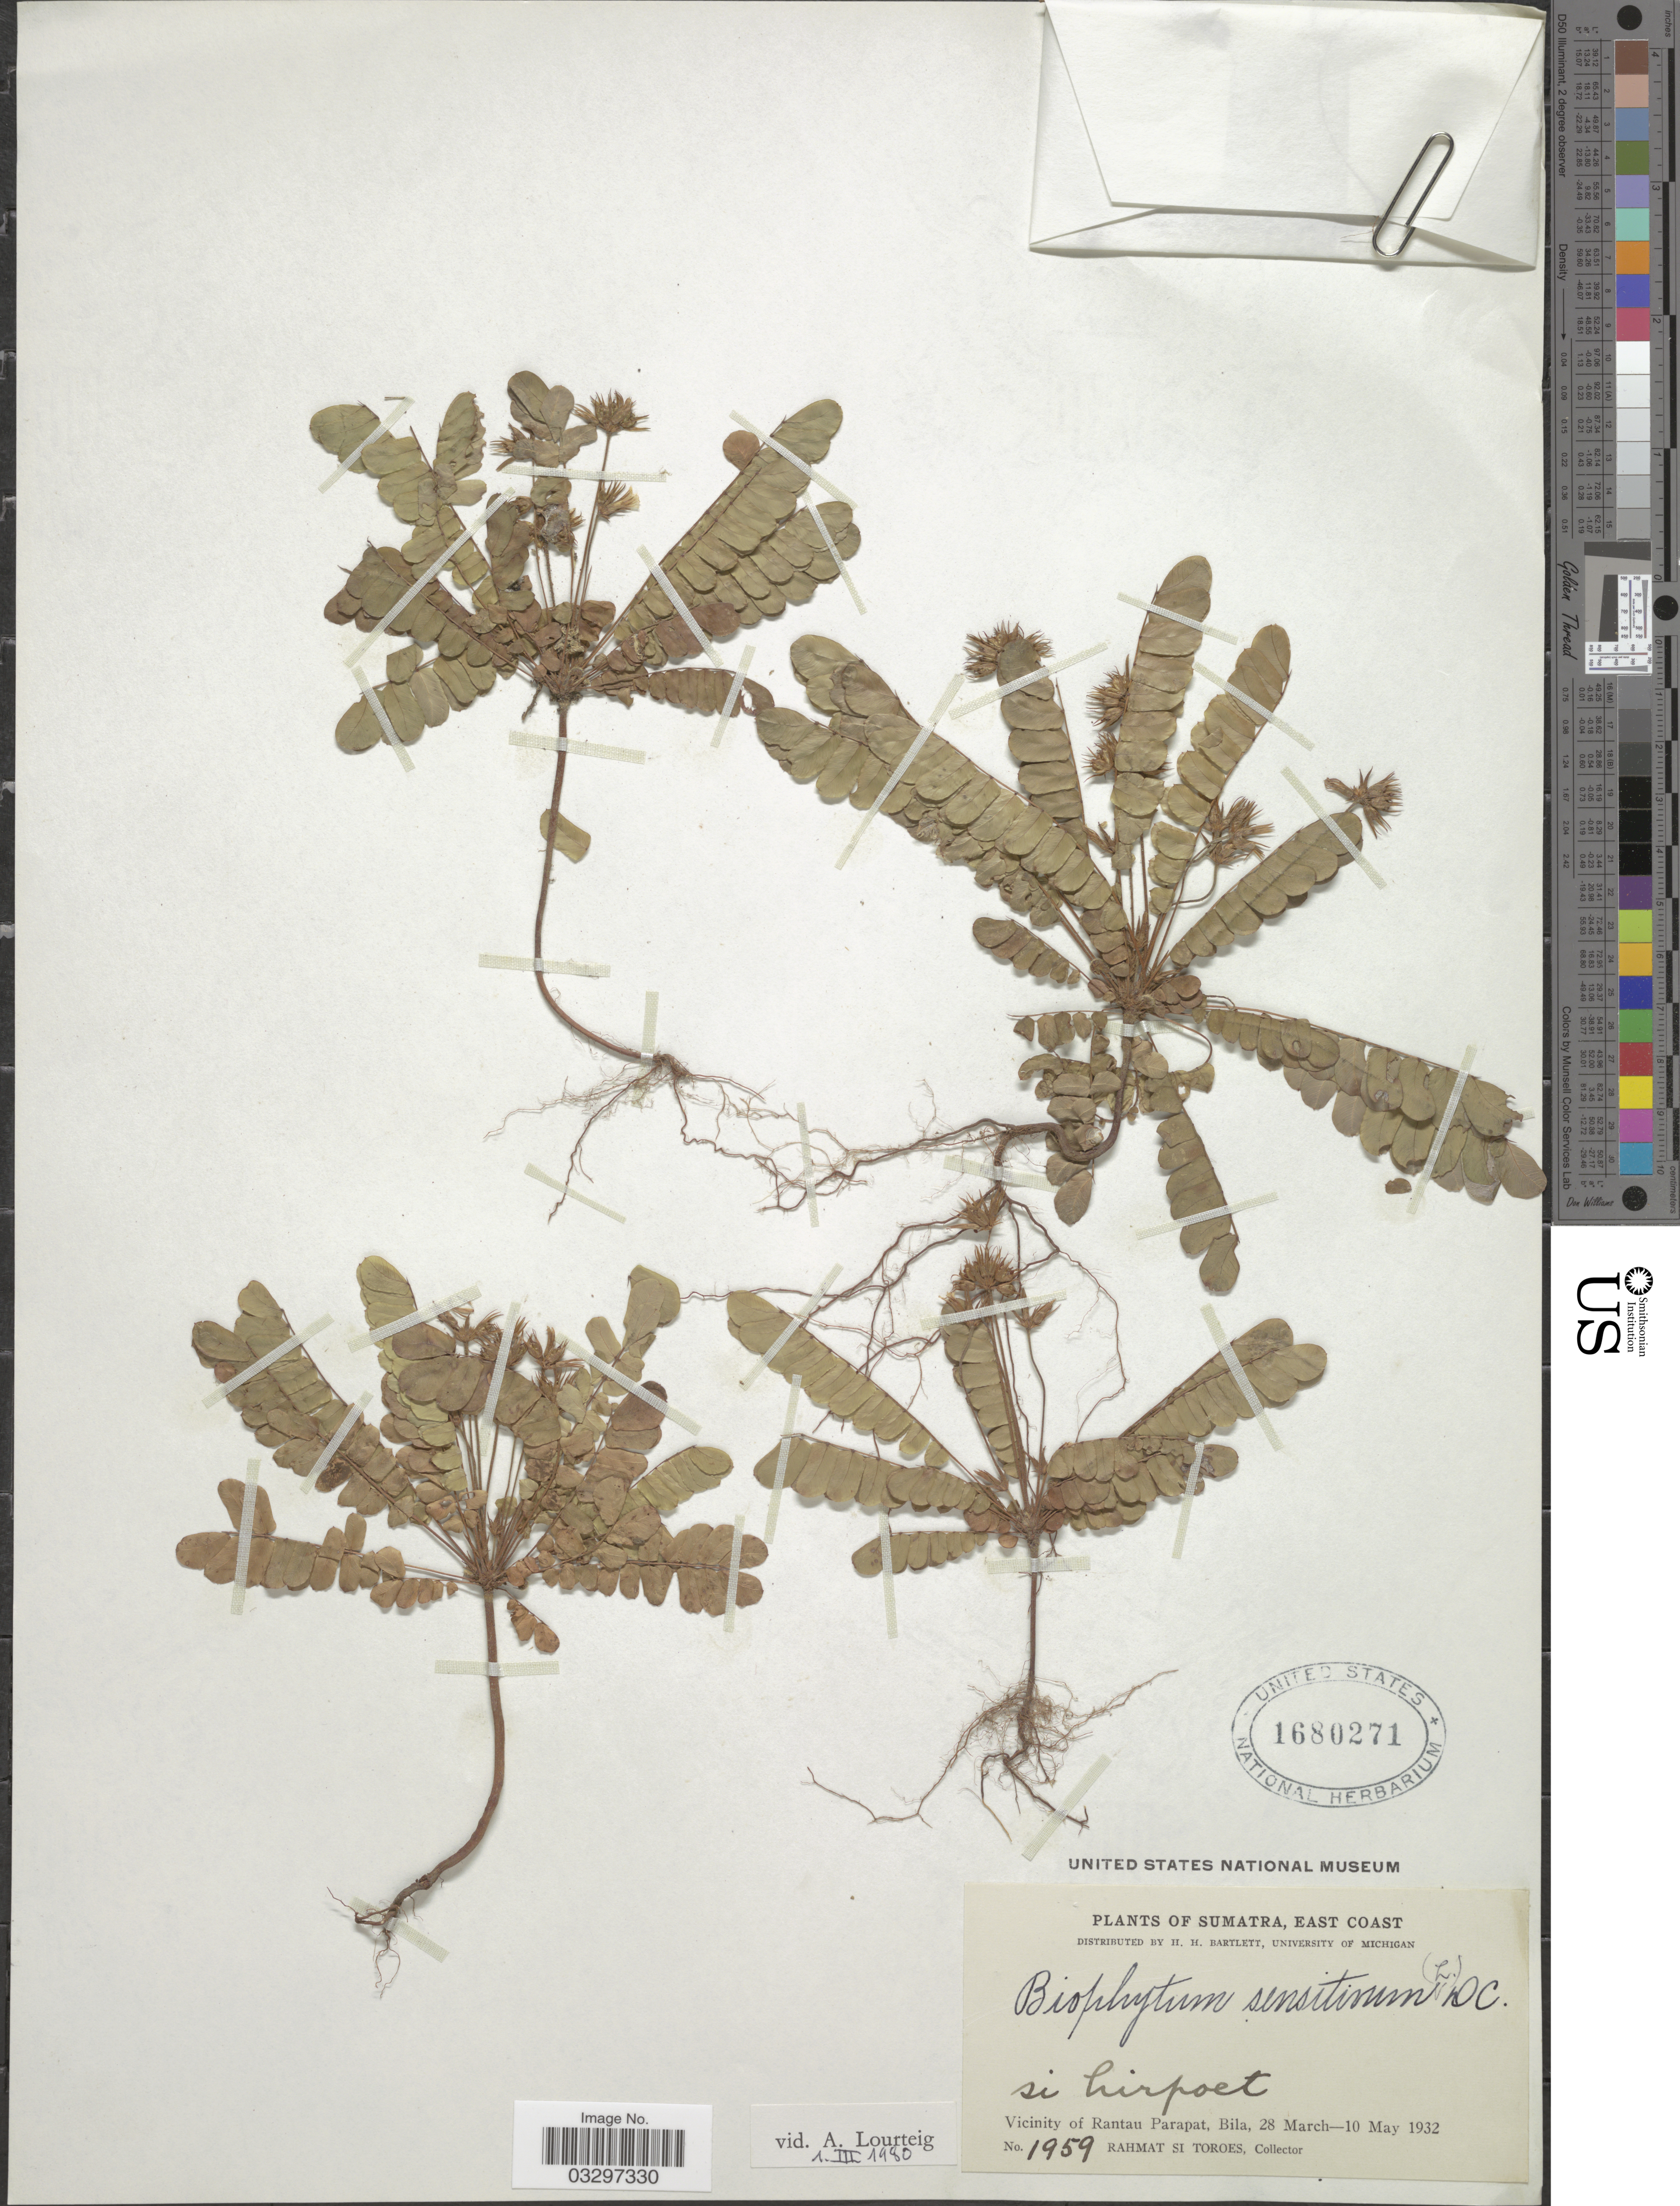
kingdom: Plantae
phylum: Tracheophyta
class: Magnoliopsida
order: Oxalidales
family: Oxalidaceae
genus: Biophytum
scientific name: Biophytum sensitivum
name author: (L.) DC.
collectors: Rahmat Si Boeea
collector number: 1959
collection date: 1932-03-28/1932-05-10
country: Indonesia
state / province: Sumatra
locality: East Coast. Vicinity of Rantau Parapat, Bila.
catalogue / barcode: US 1680271